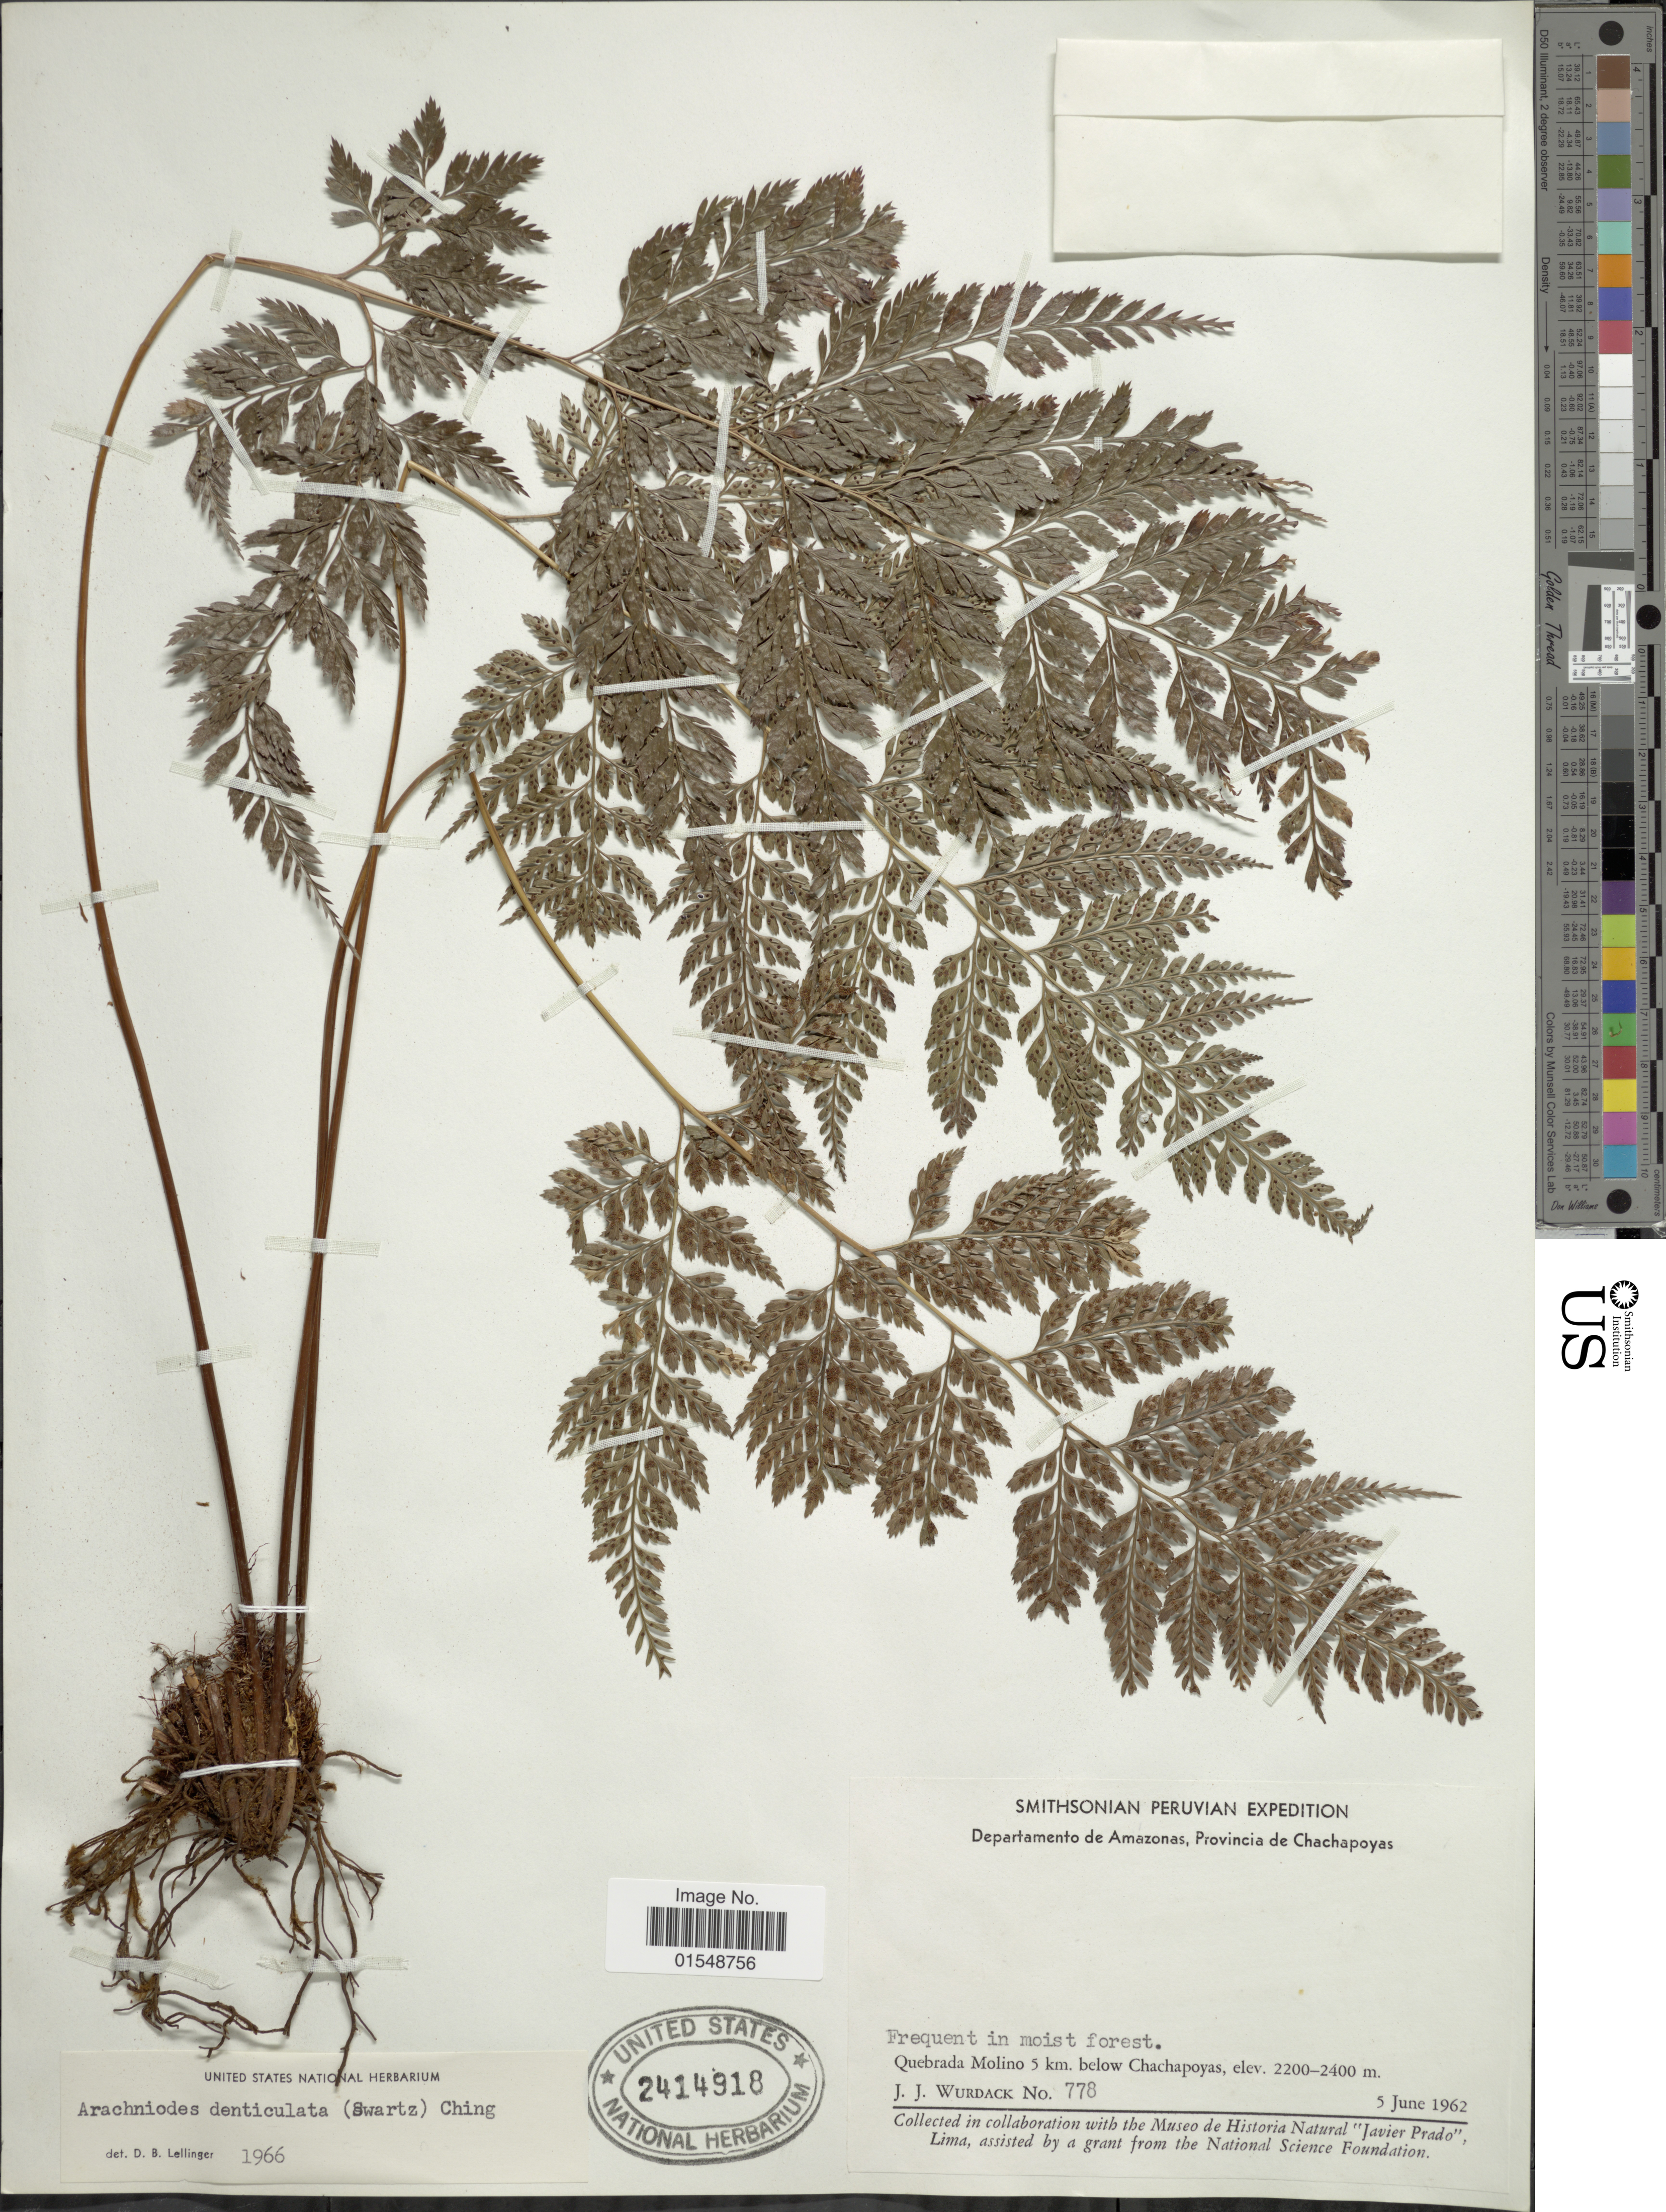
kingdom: Plantae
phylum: Tracheophyta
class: Polypodiopsida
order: Polypodiales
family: Dryopteridaceae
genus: Arachniodes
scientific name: Arachniodes denticulata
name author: (Sw.) Ching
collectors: J. J. Wurdack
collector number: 778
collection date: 1962-06-05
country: Peru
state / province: Amazonas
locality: Provincia de Chachapoyas, Quebrada Molino 5 km. below Chachapoyas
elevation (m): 2200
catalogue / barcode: US 2414918